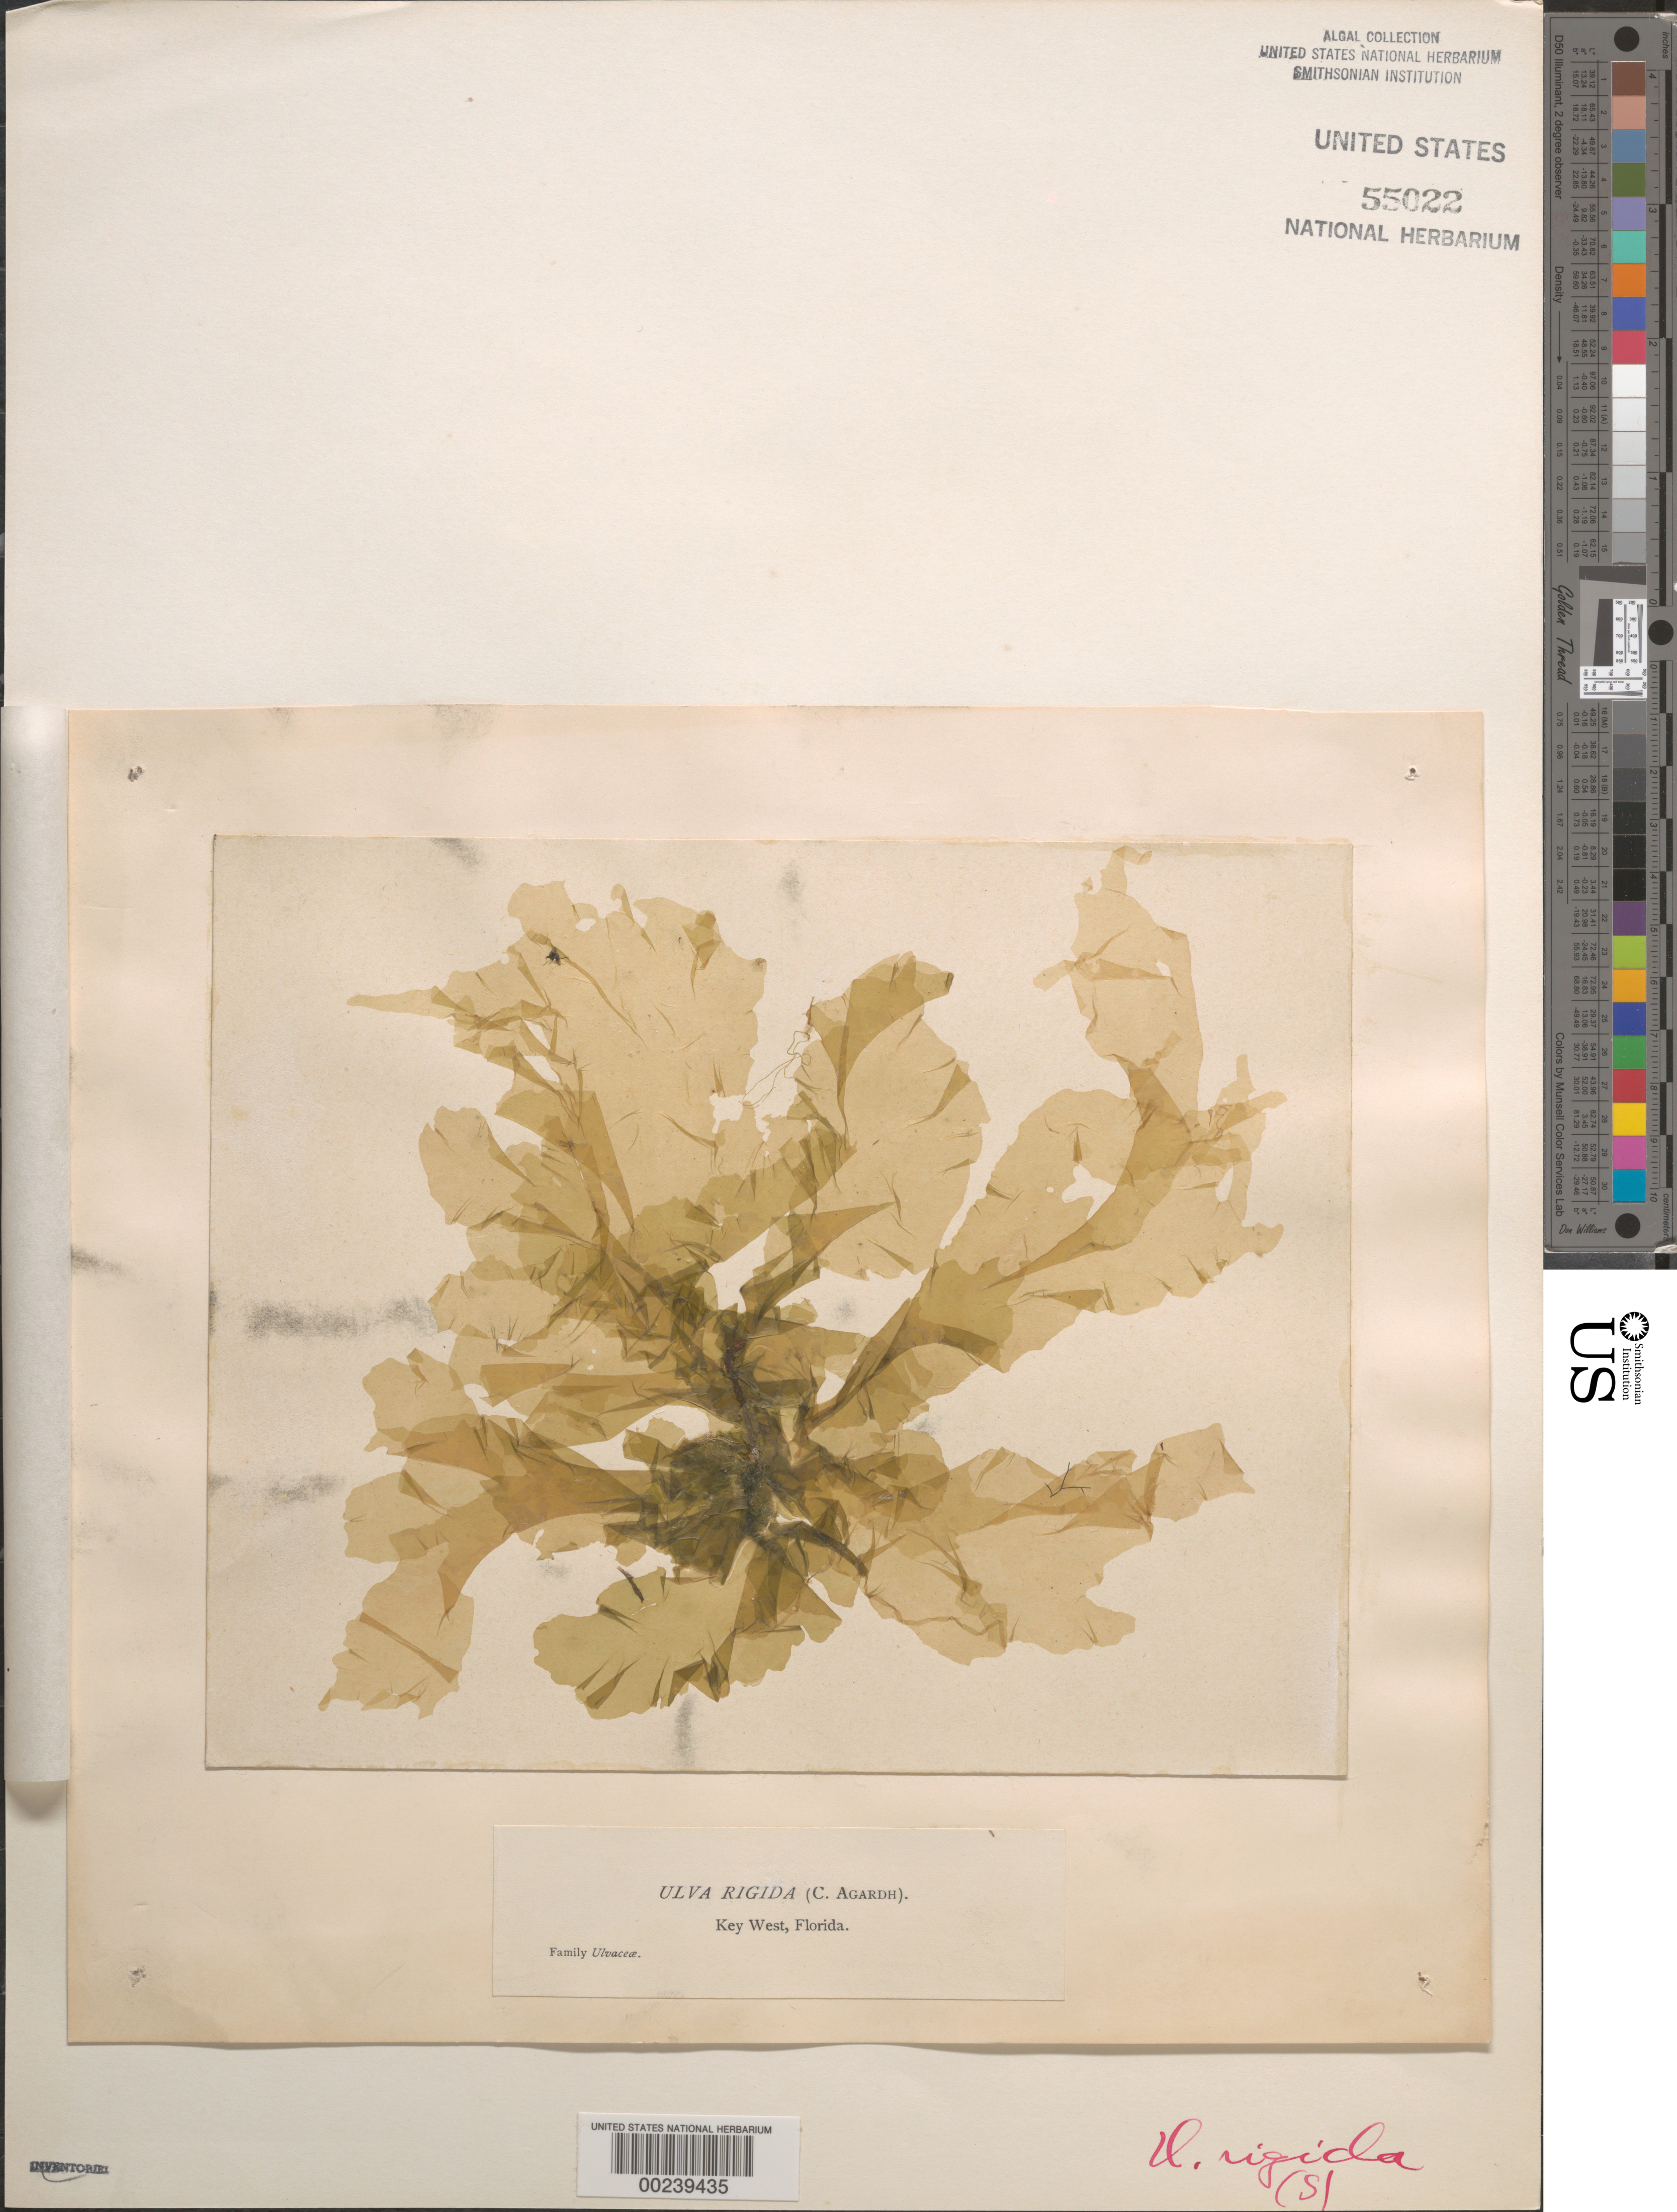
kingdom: Plantae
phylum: Chlorophyta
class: Ulvophyceae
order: Ulvales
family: Ulvaceae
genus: Ulva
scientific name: Ulva rigida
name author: C. Agardh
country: United States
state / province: Florida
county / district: Monroe County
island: Key West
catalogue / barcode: US 55022